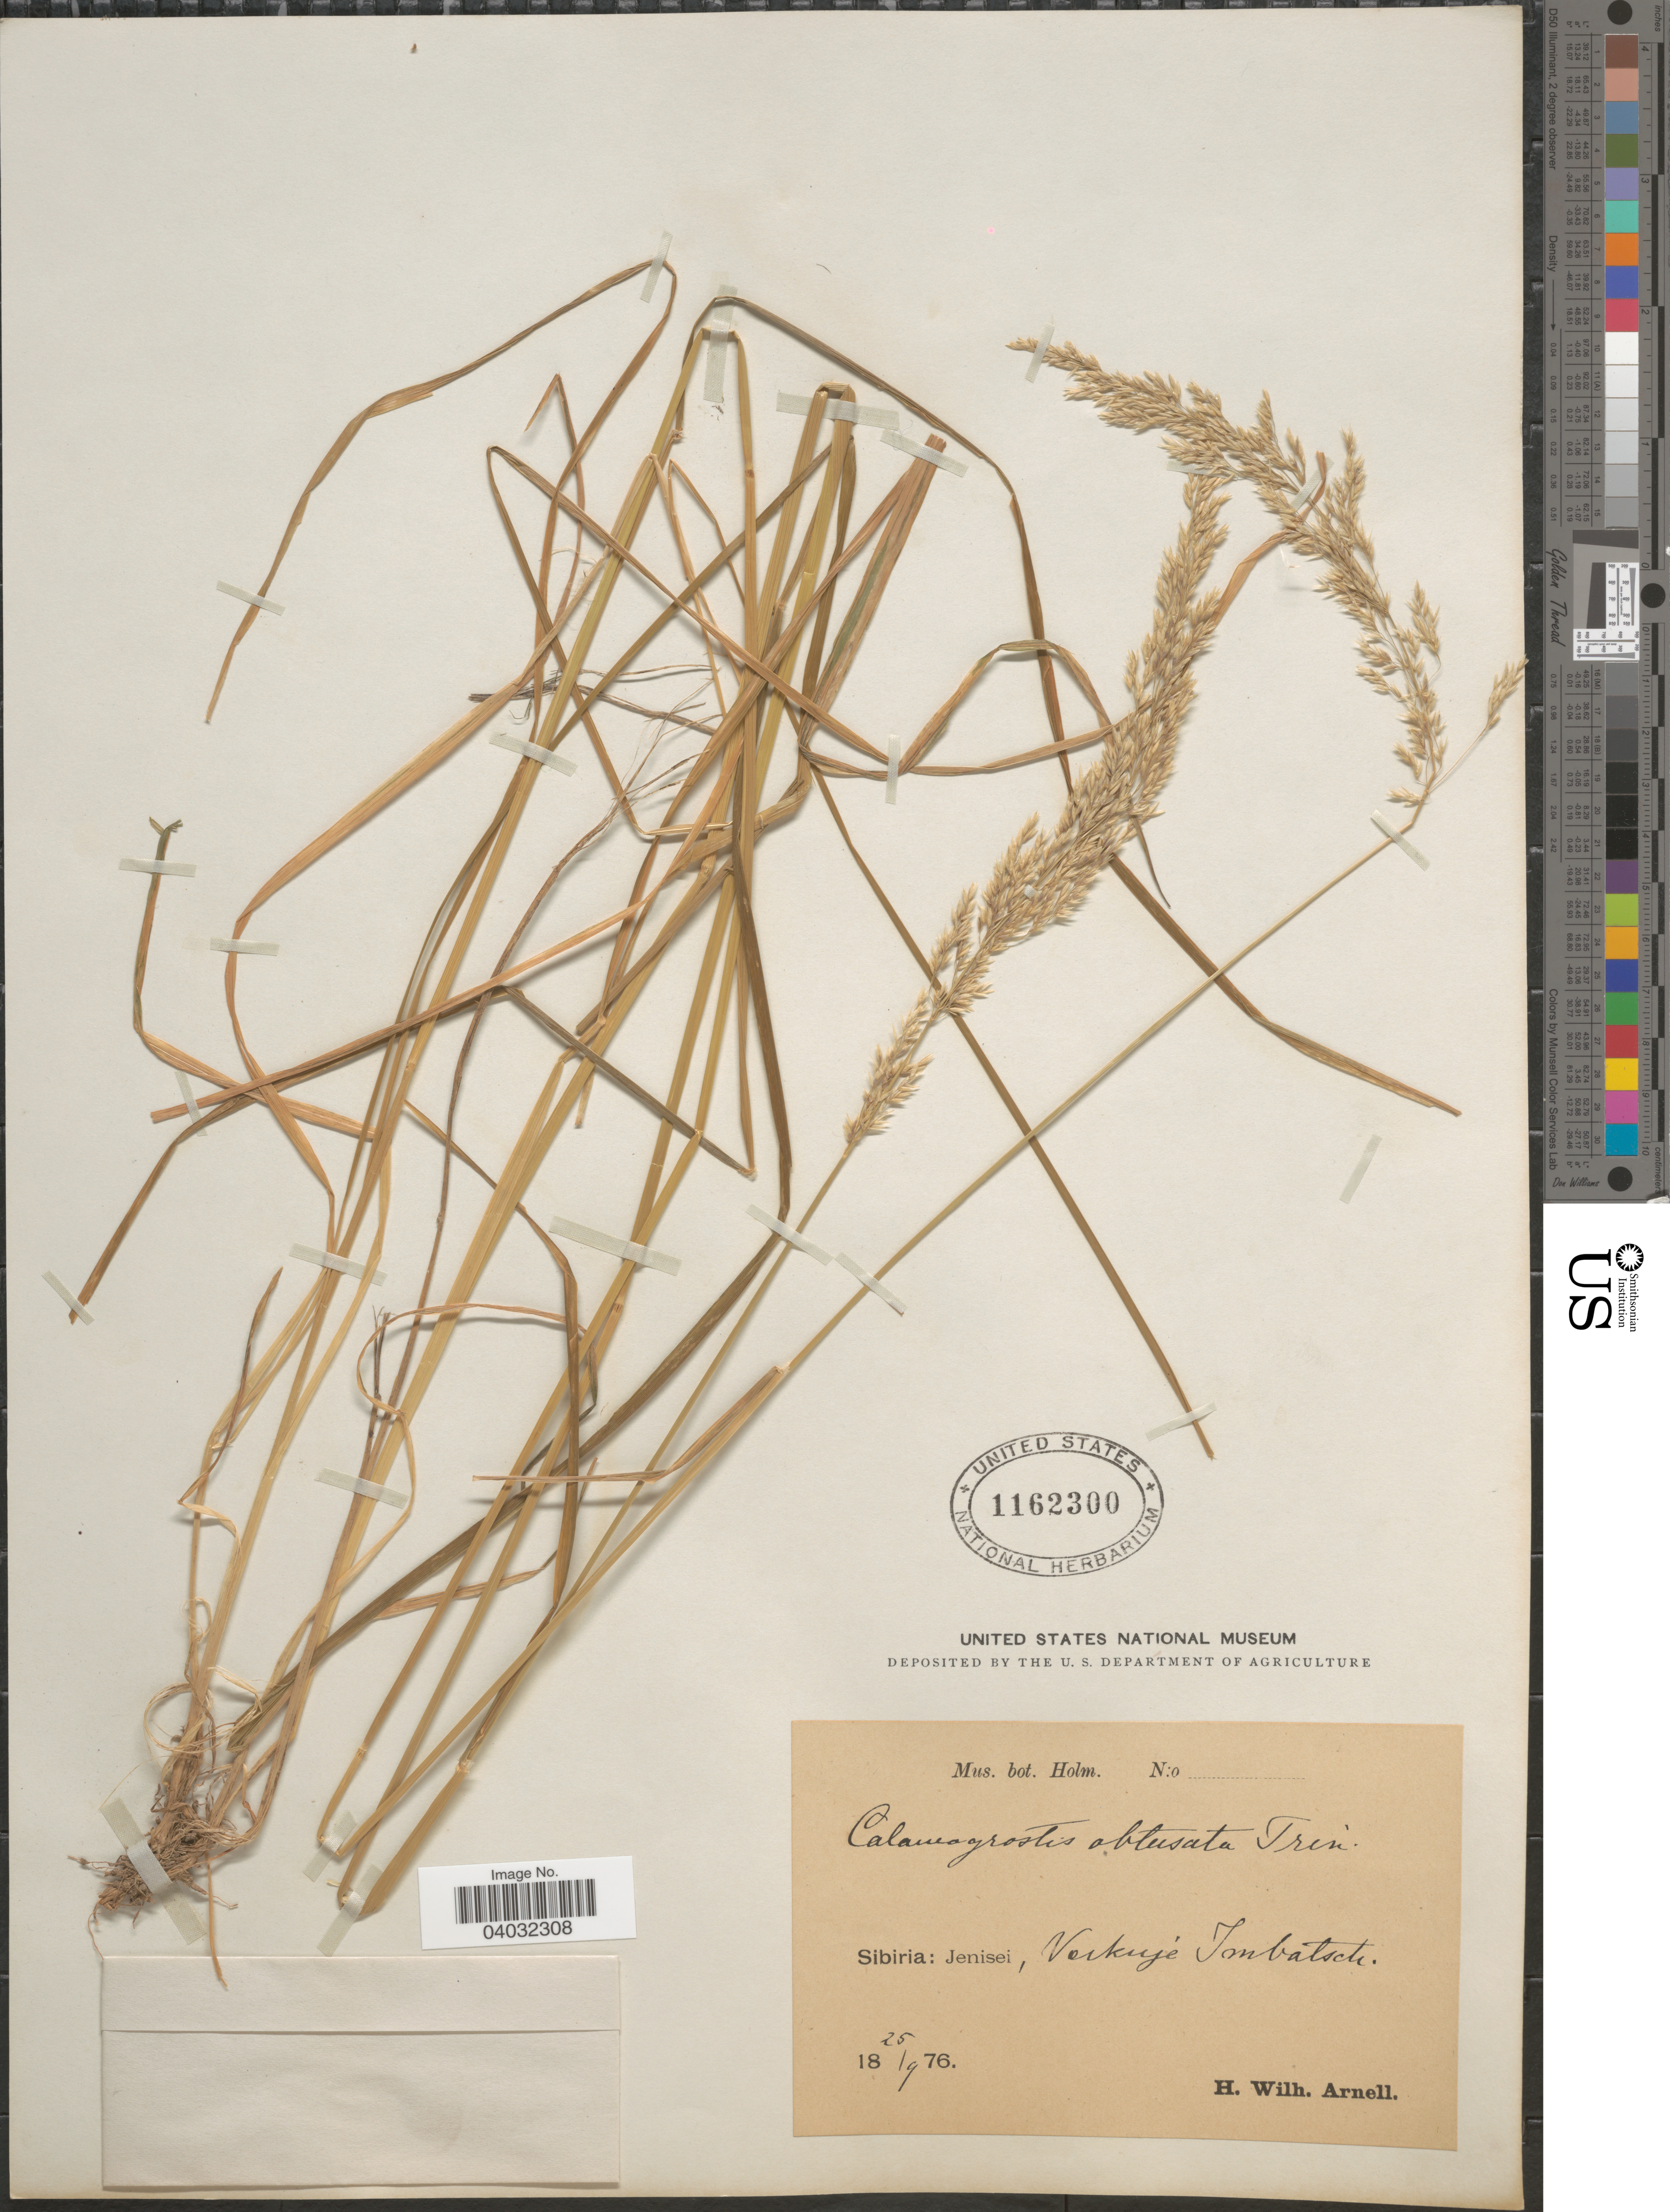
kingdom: Plantae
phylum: Tracheophyta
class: Liliopsida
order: Poales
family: Poaceae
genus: Calamagrostis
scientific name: Calamagrostis obtusata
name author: Trin.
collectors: H. W. Arnell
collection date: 1876-09-25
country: Russian Federation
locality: Sibiria: Jenisei, Verkuje Imbatsch.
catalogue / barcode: US 1162300